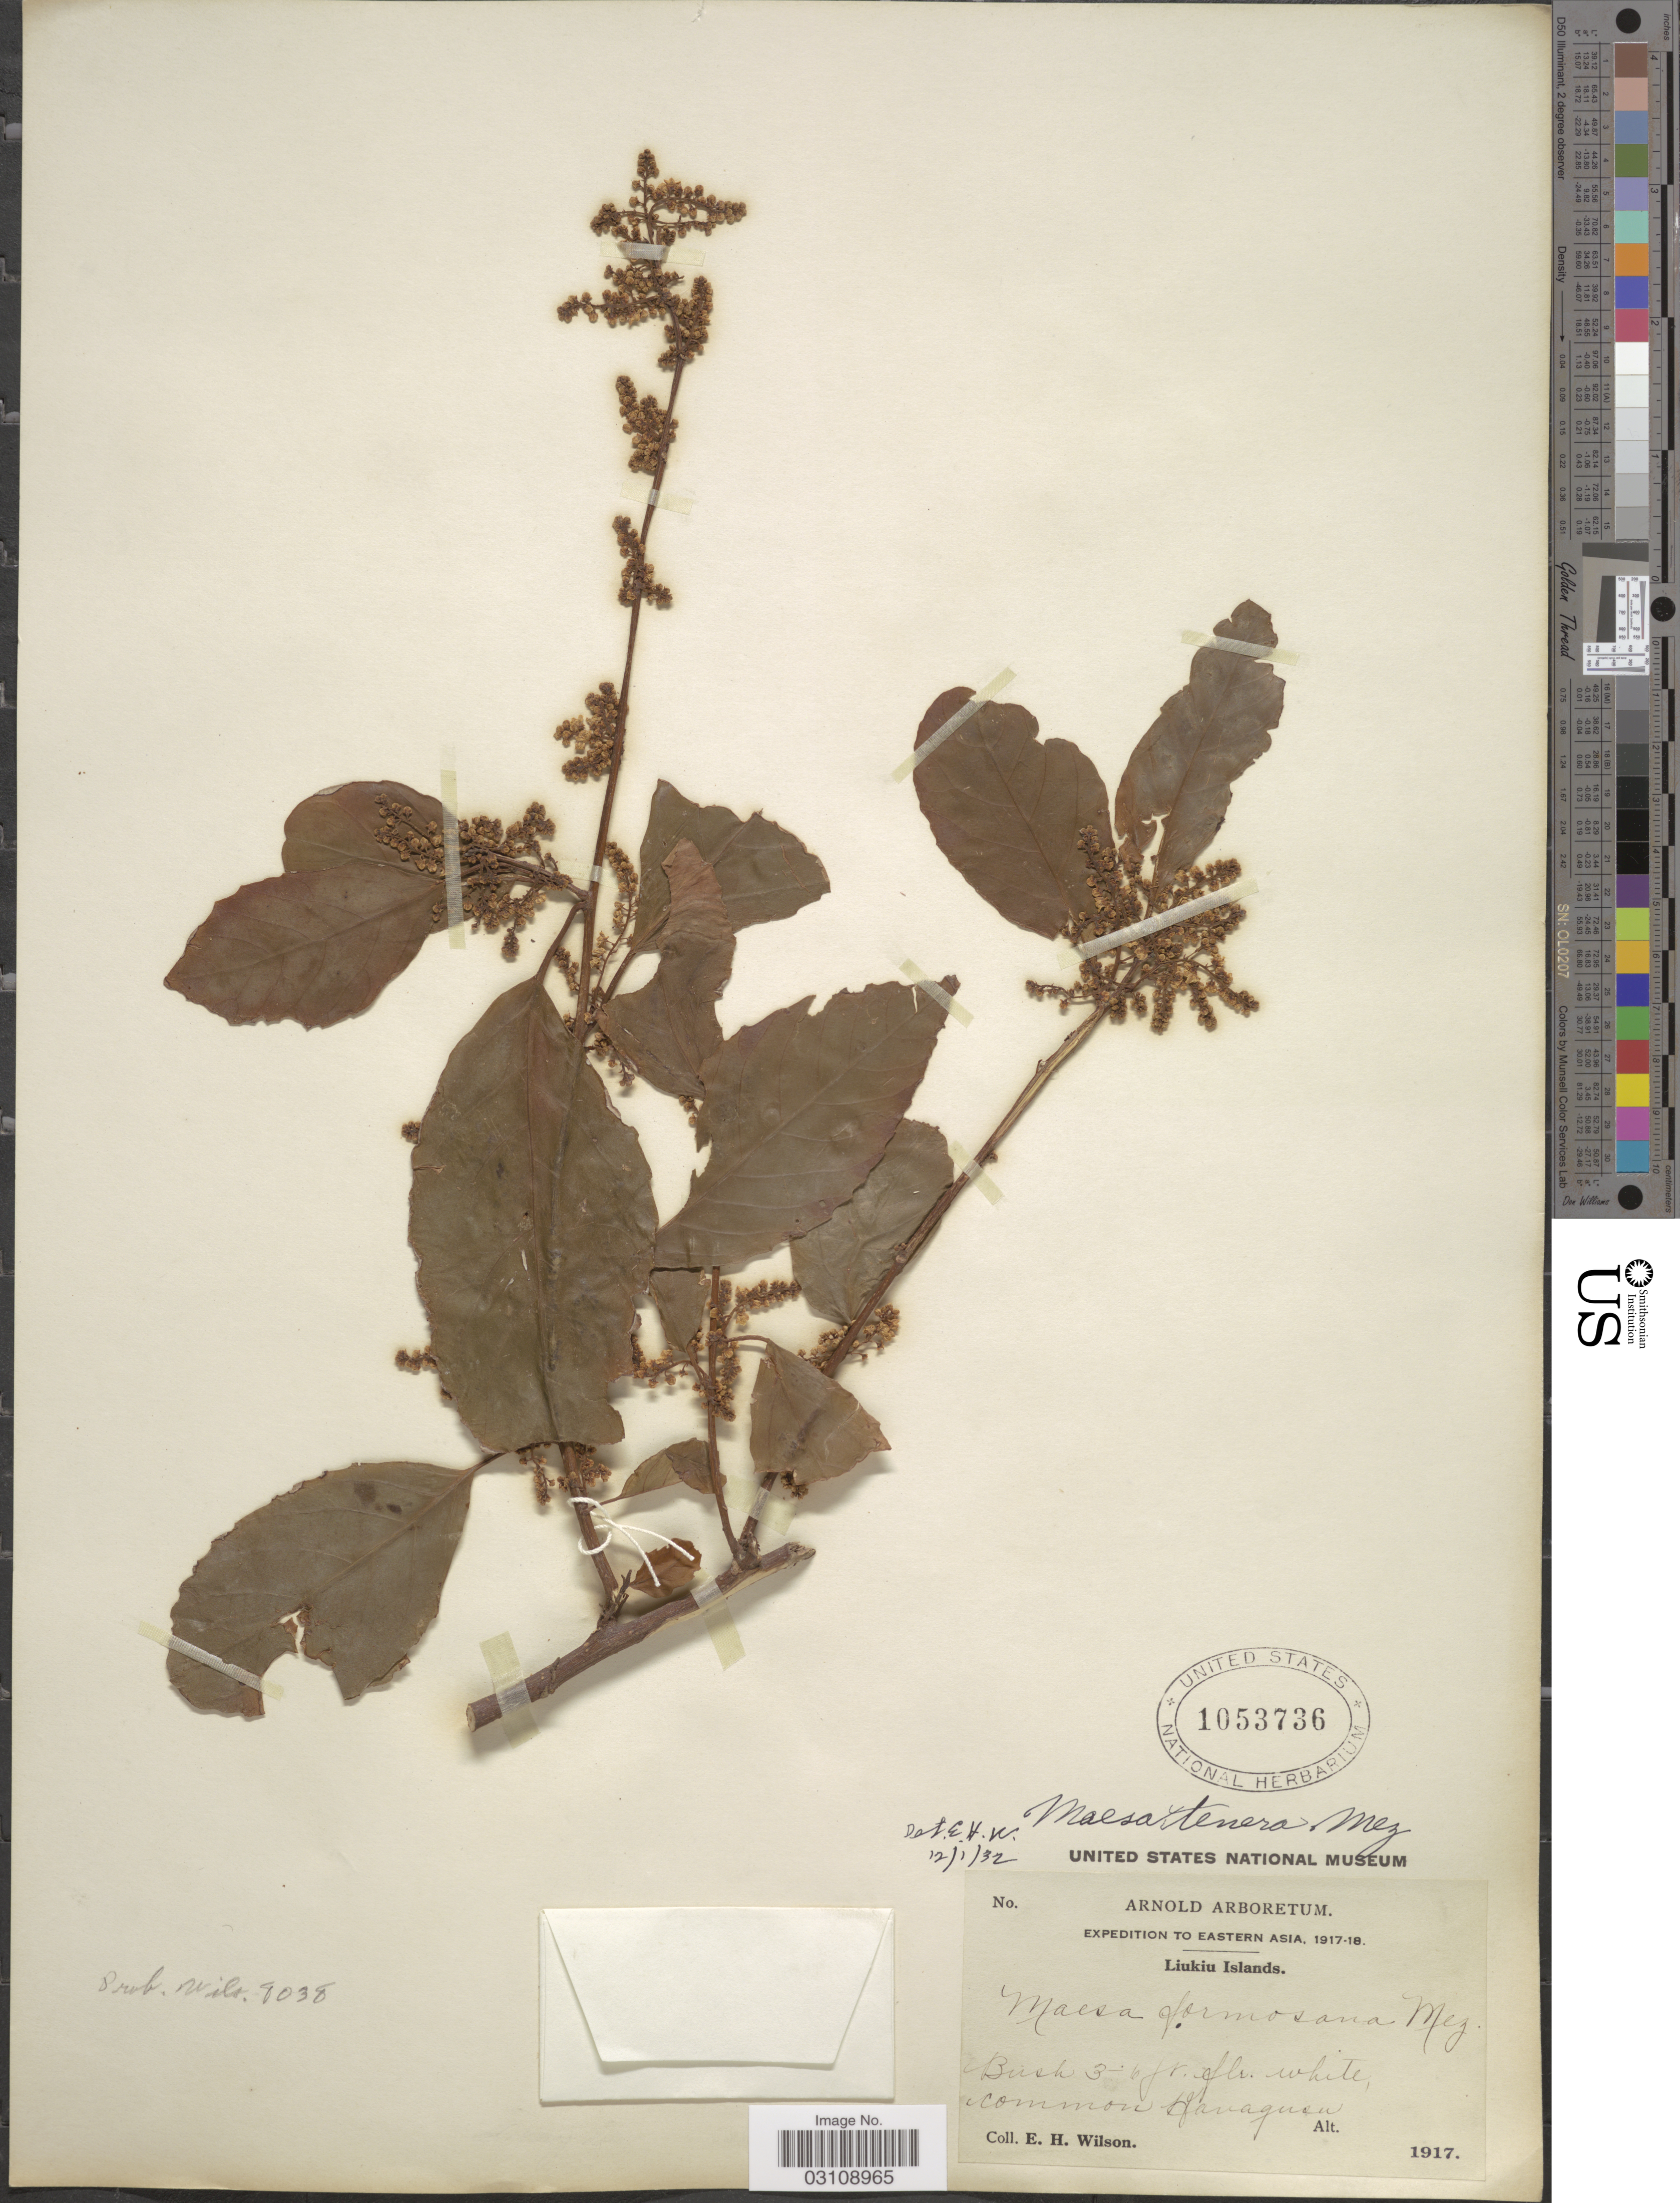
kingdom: Plantae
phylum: Tracheophyta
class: Magnoliopsida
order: Ericales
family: Primulaceae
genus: Maesa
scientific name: Maesa tenera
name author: Mez in Engl.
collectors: E. Wilson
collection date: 1917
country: Japan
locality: Eastern Asia. Liukiu Islands.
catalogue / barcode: US 1053736